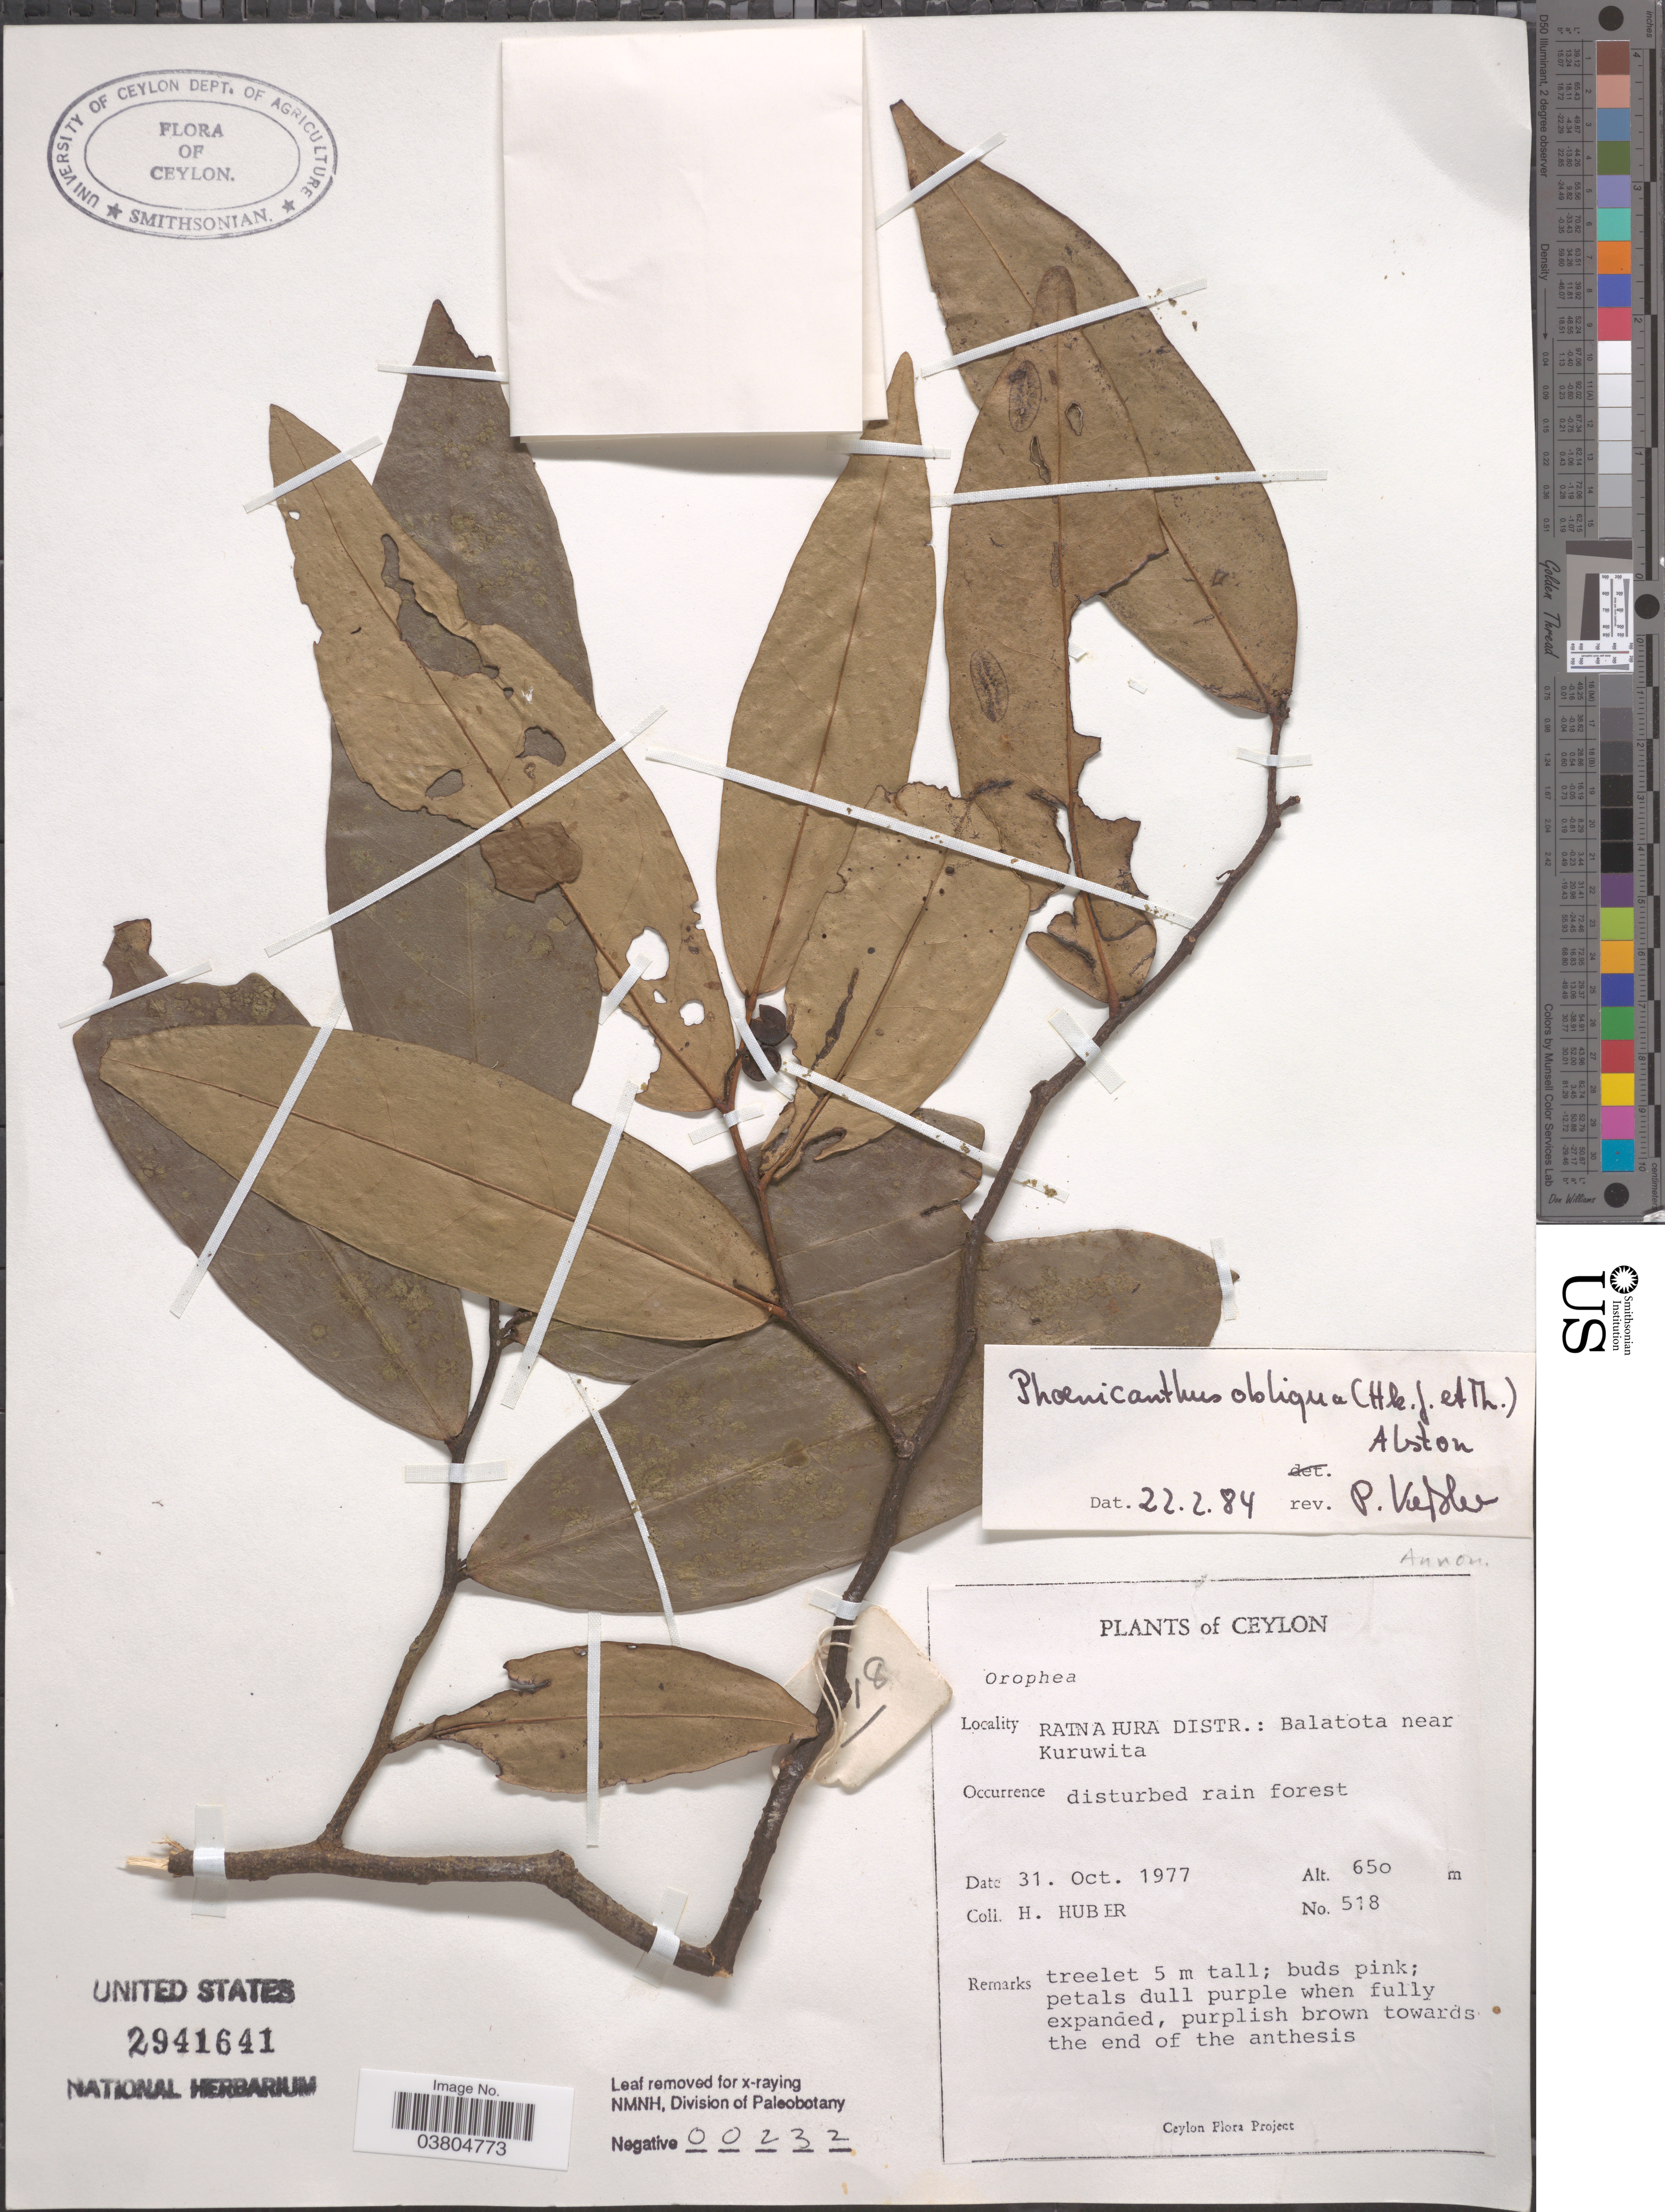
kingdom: Plantae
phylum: Tracheophyta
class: Magnoliopsida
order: Magnoliales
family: Annonaceae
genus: Phoenicanthus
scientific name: Phoenicanthus obliquus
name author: (Hook. f. & Thomson) Alston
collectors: H. Huber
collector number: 518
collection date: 1977-10-31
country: Sri Lanka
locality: Ceylon. Ratna Pura Distr.: Balatota near Kuruwita.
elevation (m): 650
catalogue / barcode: US 2941641